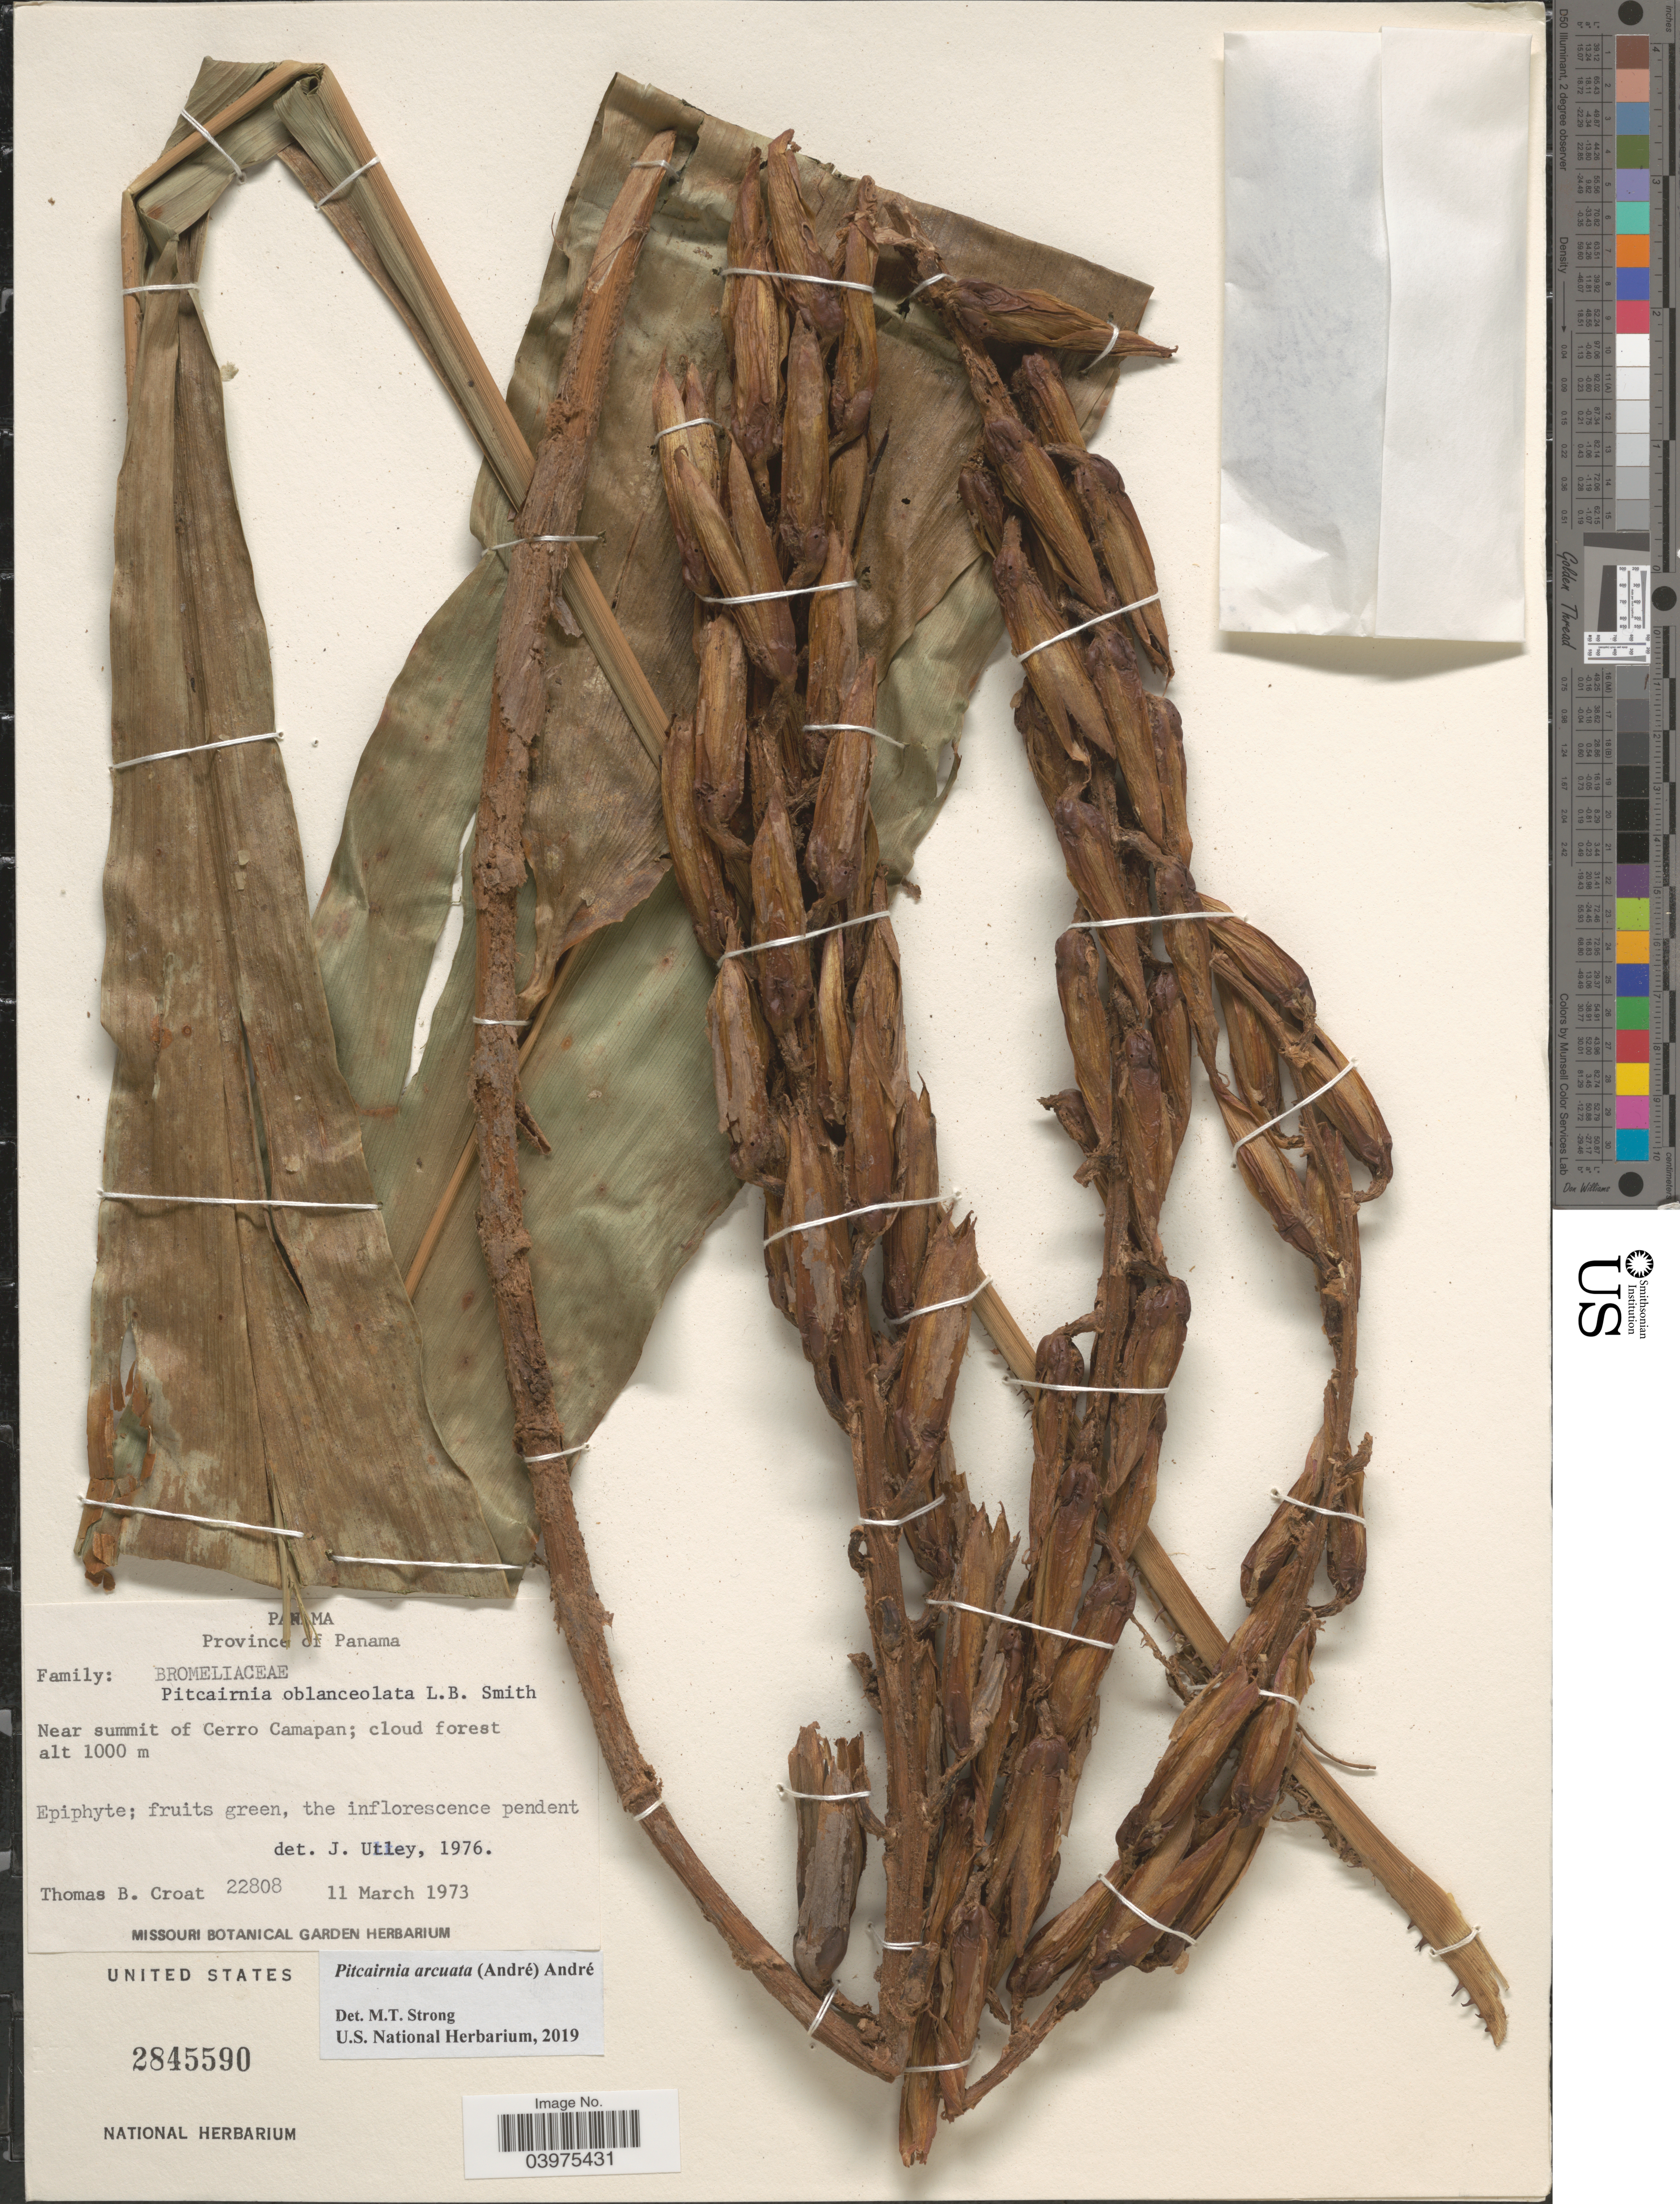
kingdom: Plantae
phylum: Tracheophyta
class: Liliopsida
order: Poales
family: Bromeliaceae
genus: Pitcairnia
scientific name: Pitcairnia arcuata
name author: (André) André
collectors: T. B. Croat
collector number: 22808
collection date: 1973-03-11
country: Panama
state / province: Panamá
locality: Near summit of Cerro Camapan.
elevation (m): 1000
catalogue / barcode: US 2845590